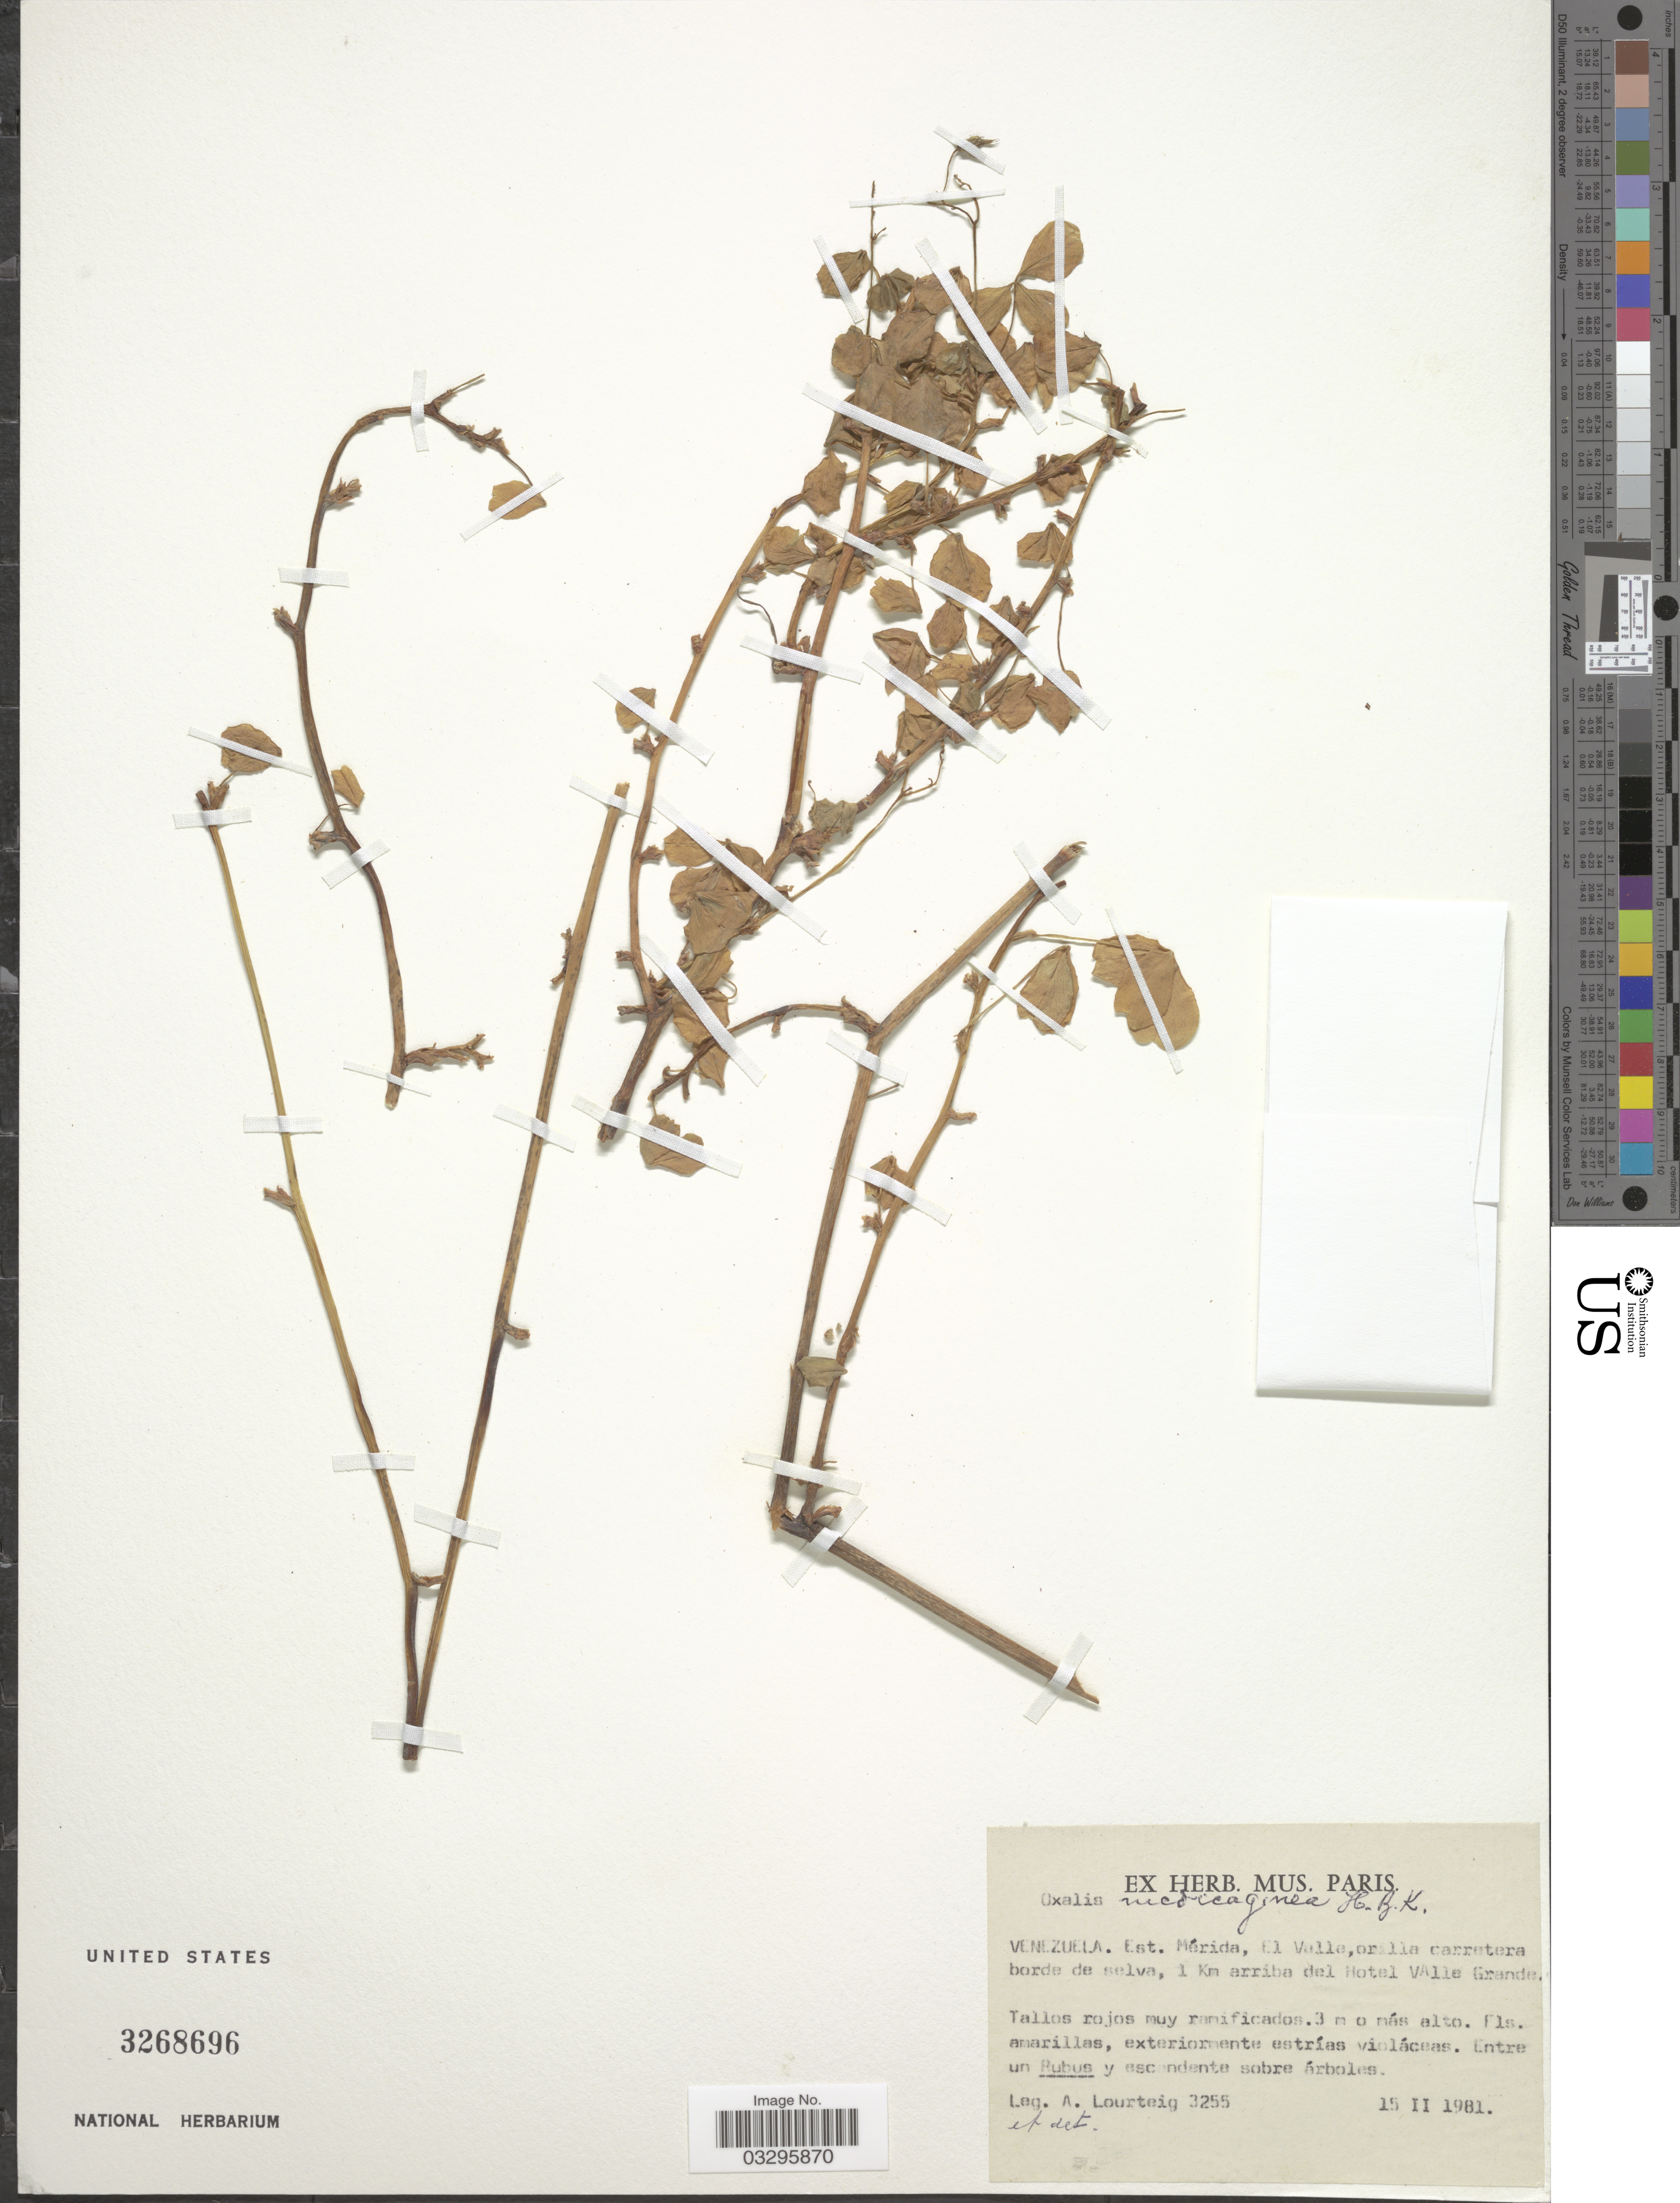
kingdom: Plantae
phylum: Tracheophyta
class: Magnoliopsida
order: Oxalidales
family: Oxalidaceae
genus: Oxalis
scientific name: Oxalis medicaginea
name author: Kunth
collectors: A. Lourteig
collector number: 3255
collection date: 1981-02-15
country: Venezuela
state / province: Mérida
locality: El Valle, orilla carretera borde de selva, 1 Km arriba del Hotel Valle Grande.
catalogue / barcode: US 3268696